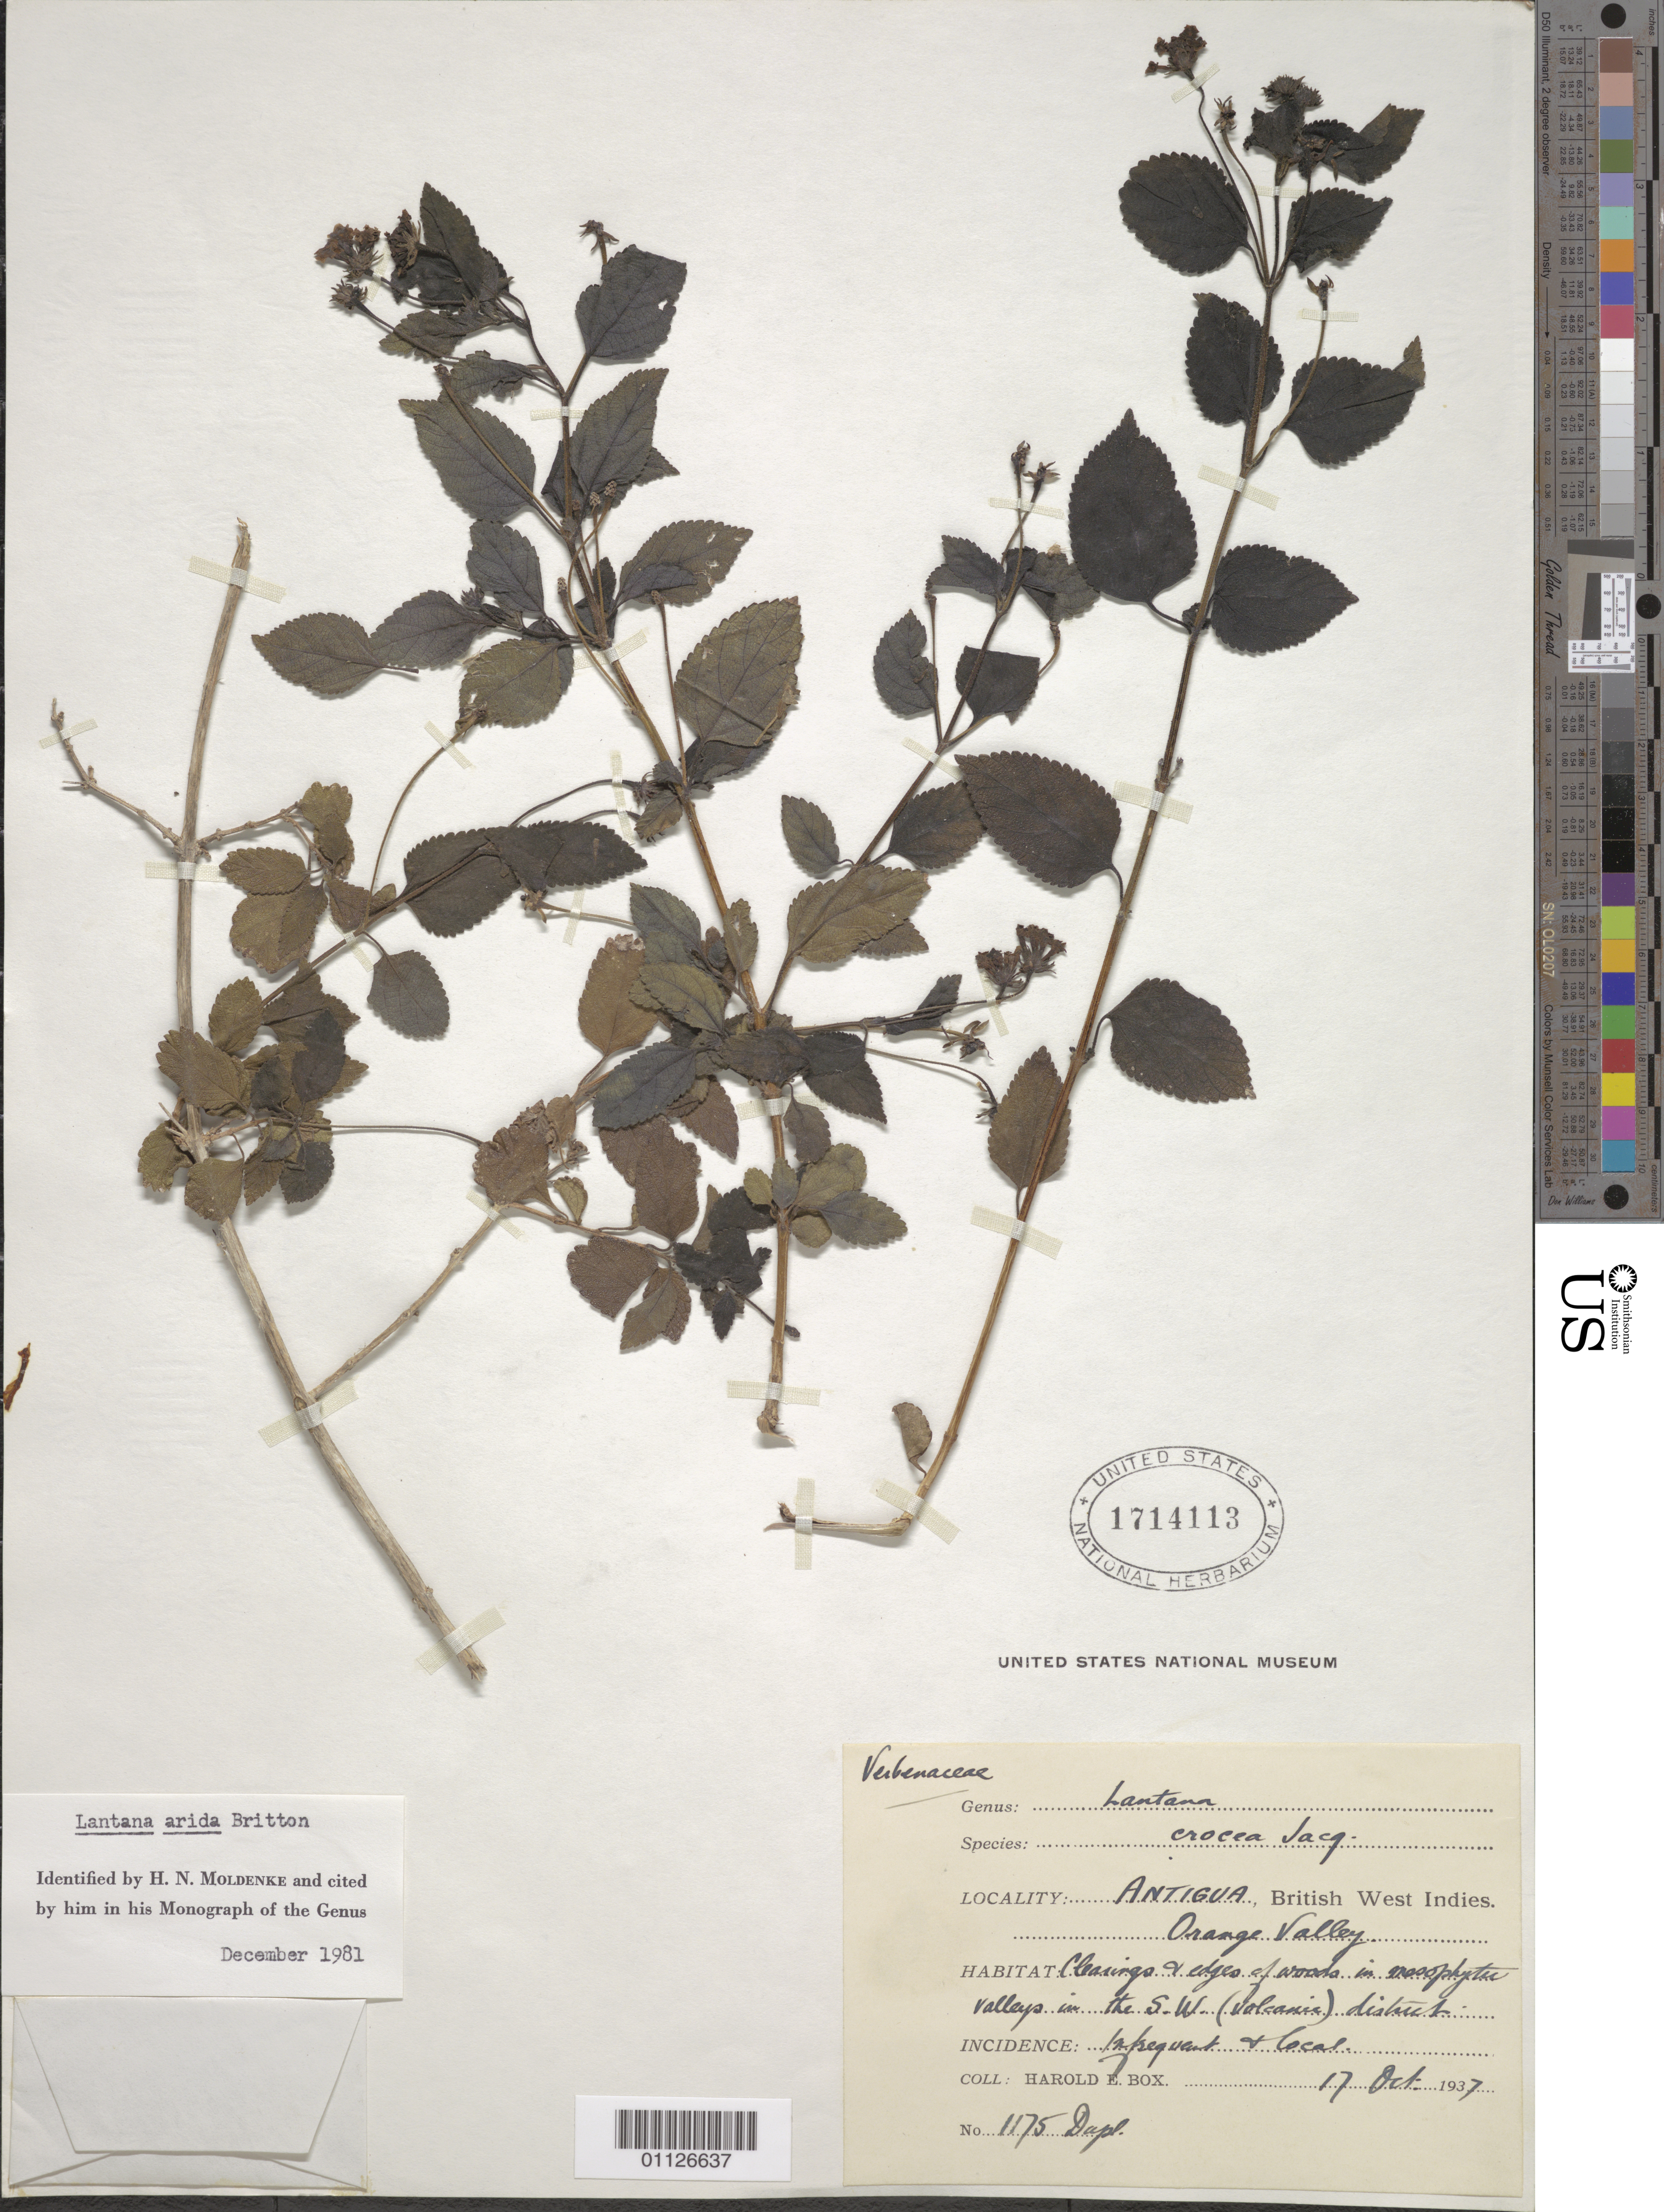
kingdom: Plantae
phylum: Tracheophyta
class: Magnoliopsida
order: Lamiales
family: Verbenaceae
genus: Lantana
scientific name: Lantana arida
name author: Britton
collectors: H. E. Box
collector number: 1175 Dupl.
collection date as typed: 17 Oct 1937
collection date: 1937-10-17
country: Antigua and Barbuda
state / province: Saint Mary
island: Antigua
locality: Orange Valley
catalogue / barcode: US 1714113